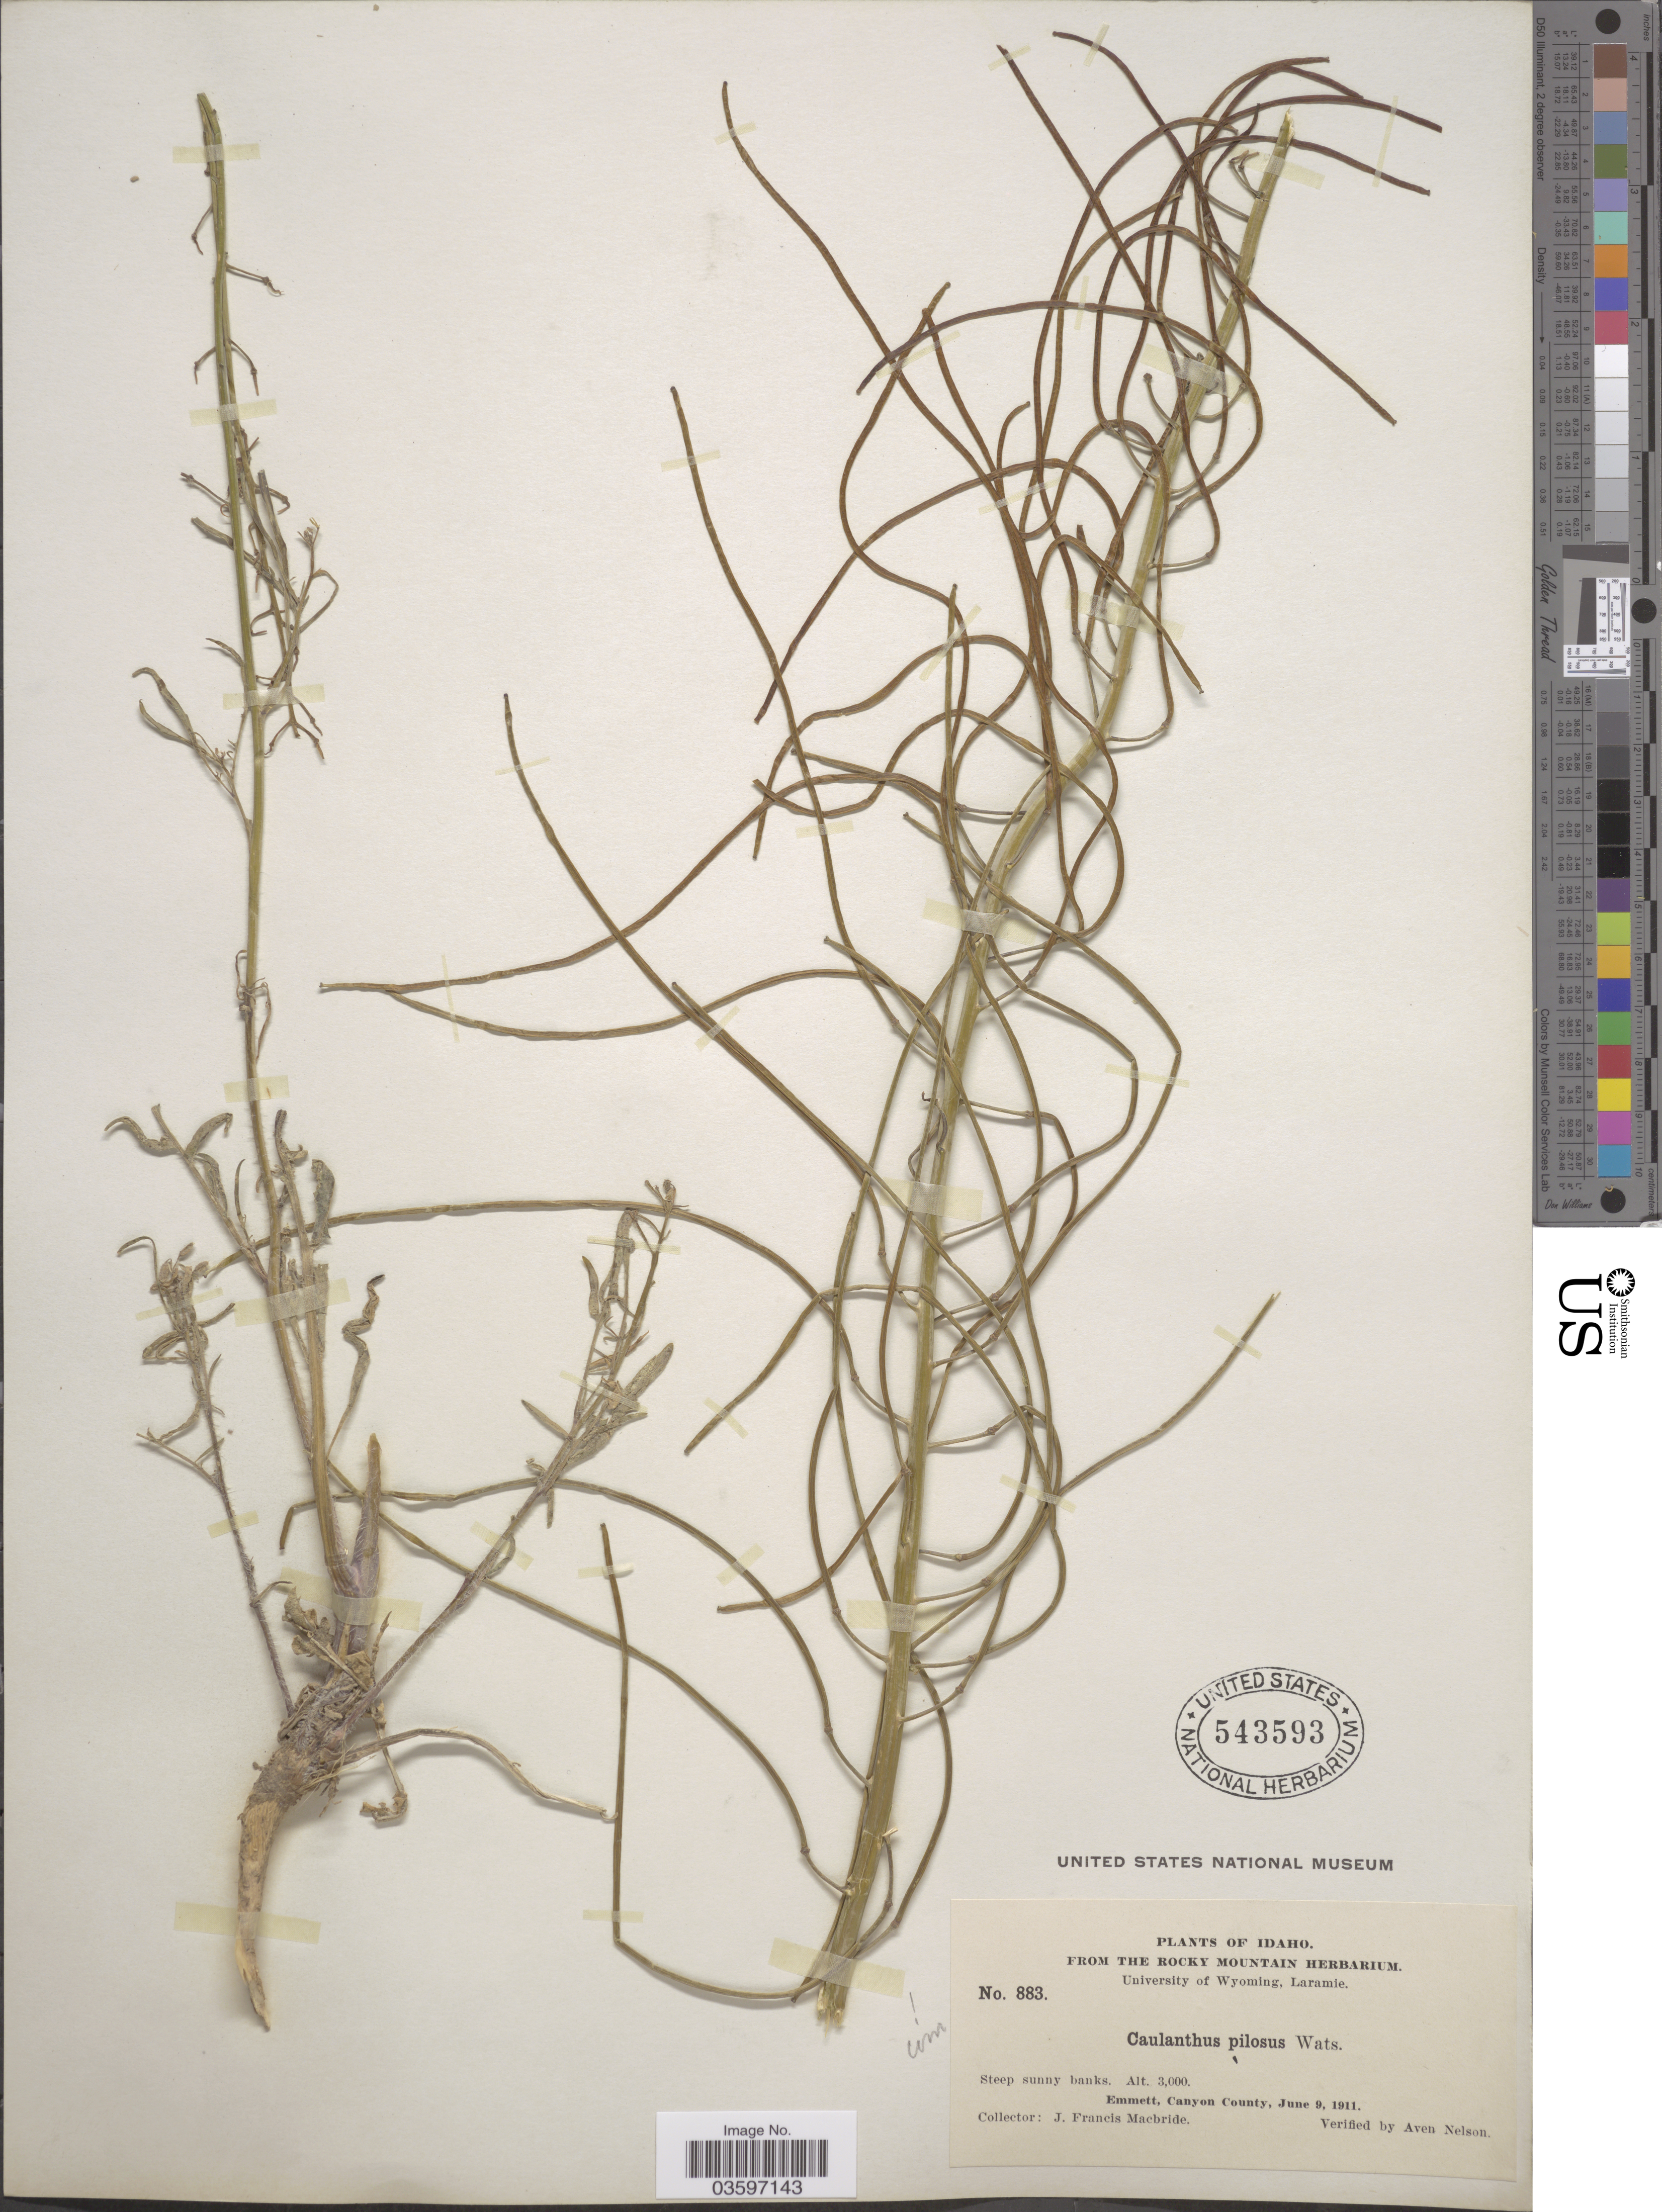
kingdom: Plantae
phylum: Tracheophyta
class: Magnoliopsida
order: Brassicales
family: Brassicaceae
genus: Caulanthus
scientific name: Caulanthus pilosus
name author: S. Watson in C. King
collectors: J. F. Macbride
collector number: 883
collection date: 1911-06-09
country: United States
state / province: Idaho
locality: Emmett, Canyon County.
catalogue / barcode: US 543593